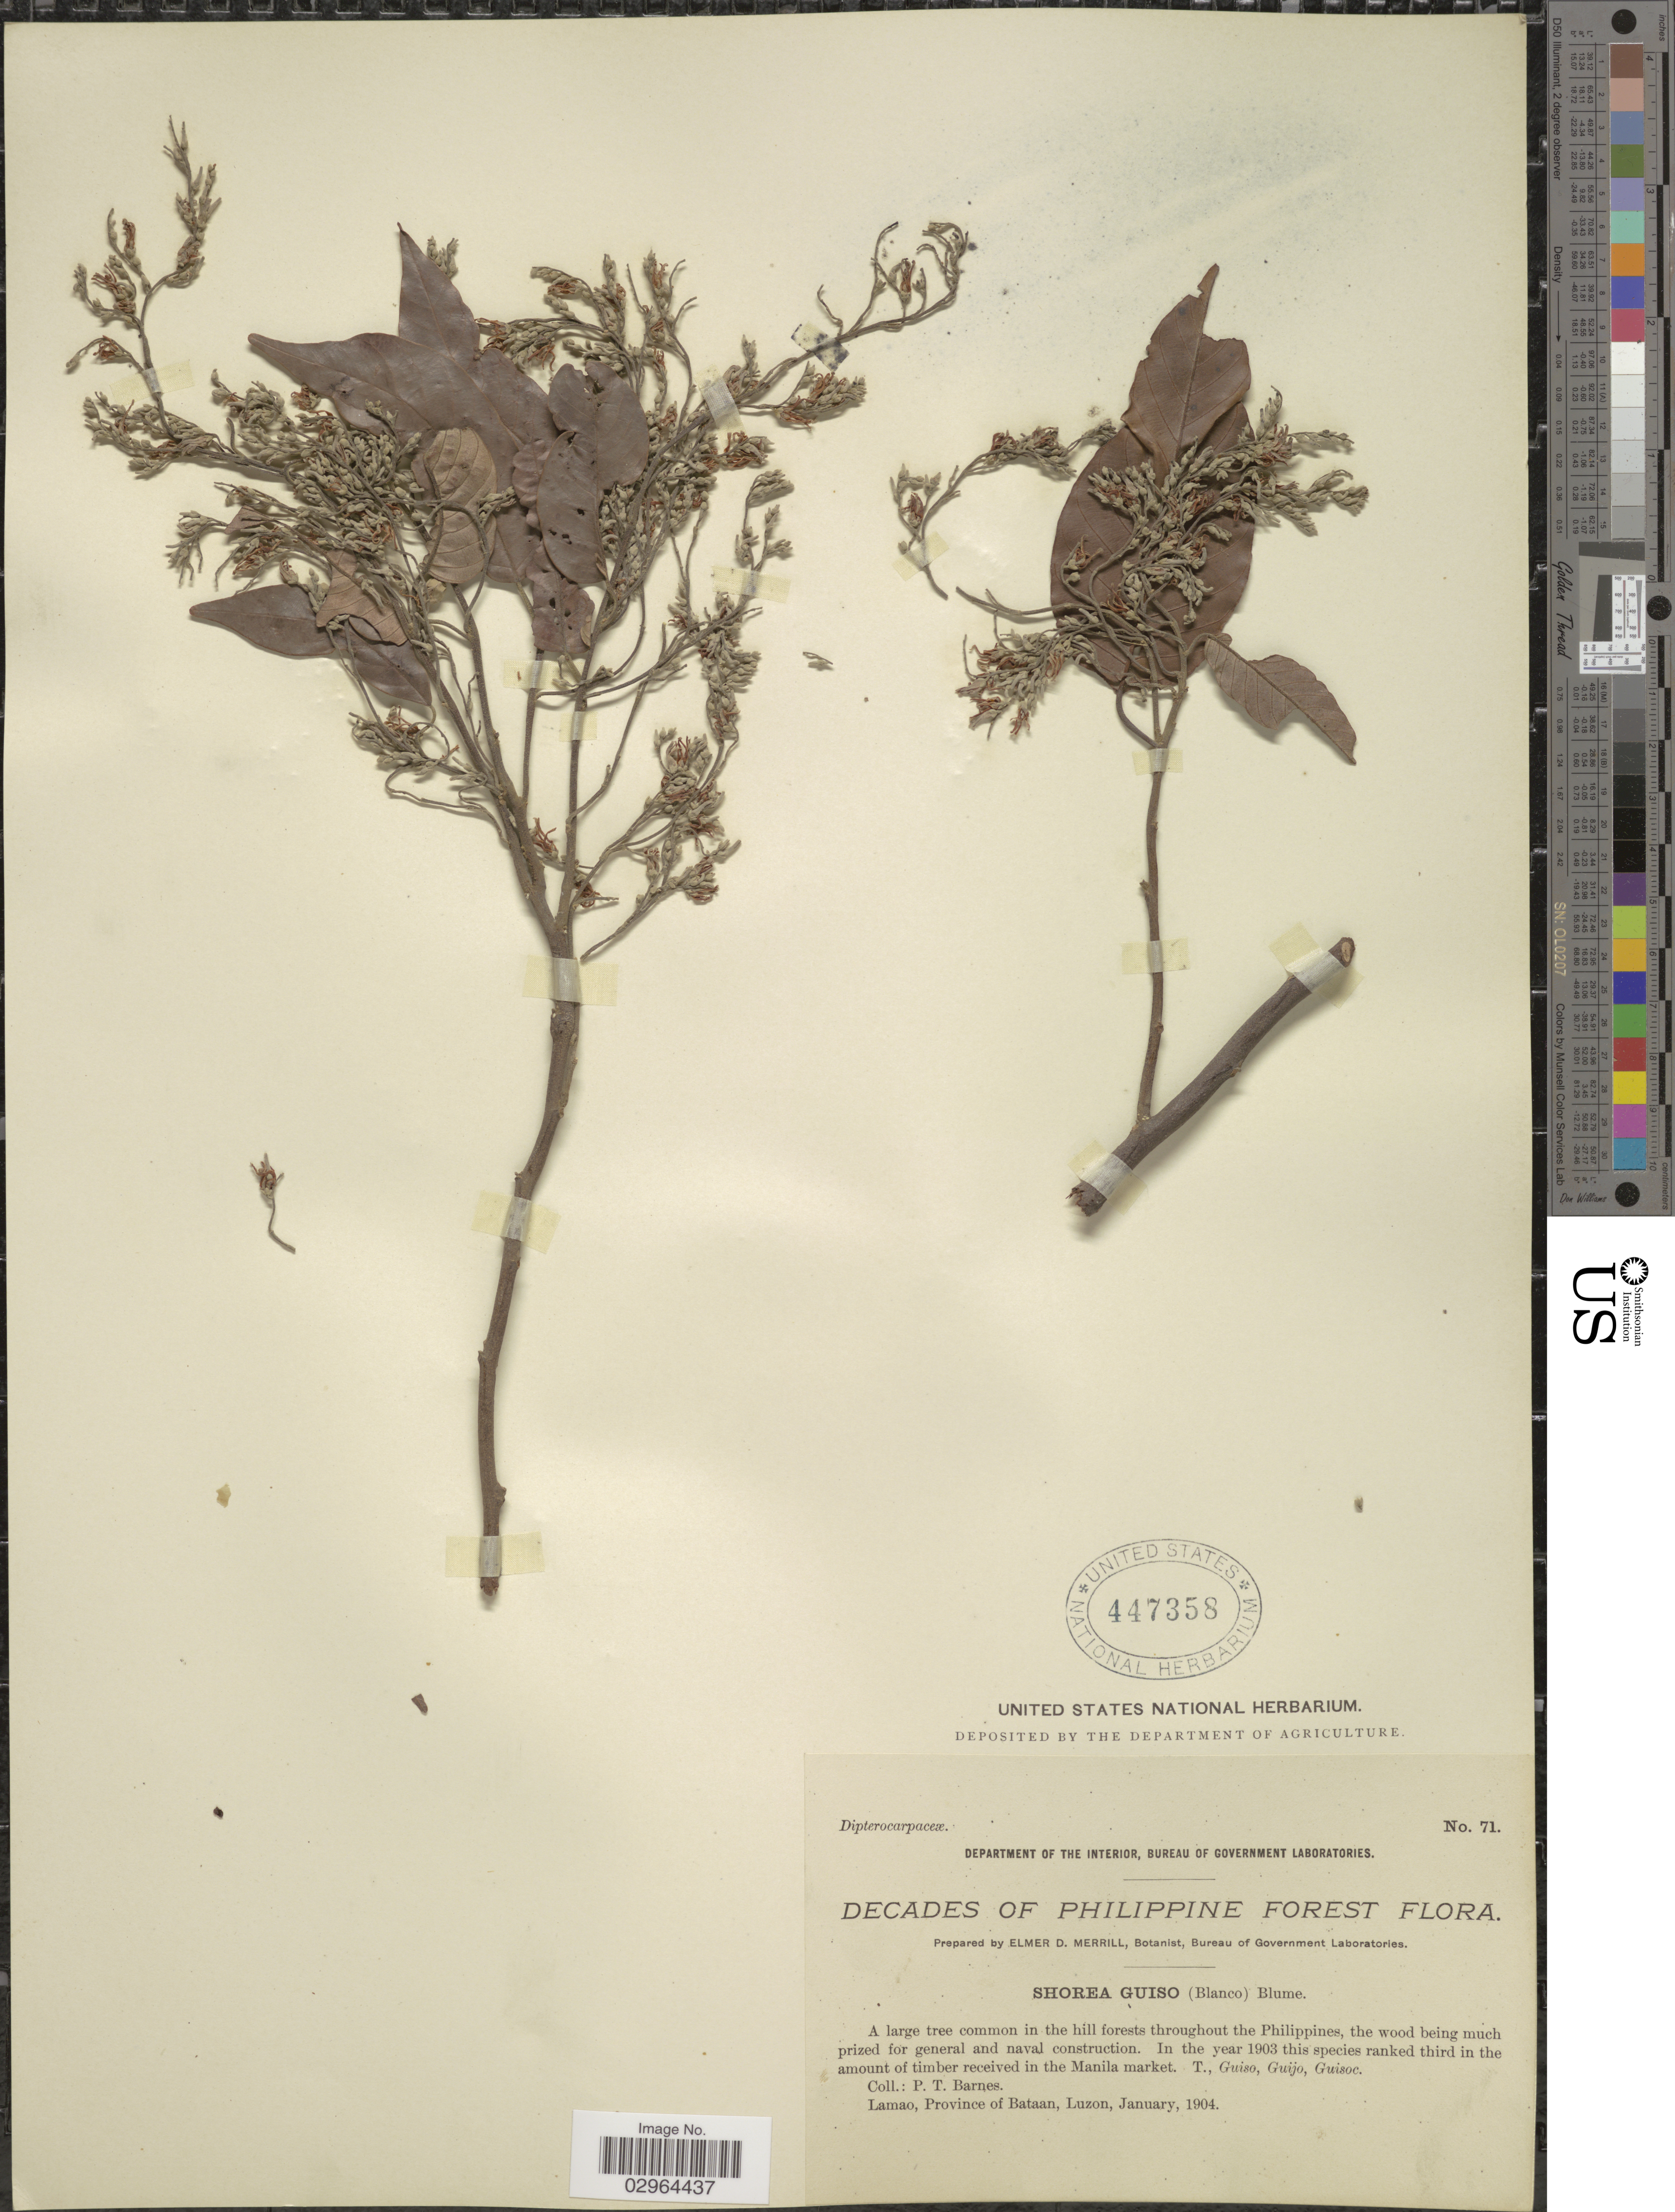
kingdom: Plantae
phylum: Tracheophyta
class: Magnoliopsida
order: Malvales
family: Dipterocarpaceae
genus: Shorea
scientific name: Shorea guiso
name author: (Blanco) Blume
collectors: P. Barnes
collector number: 71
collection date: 1904-01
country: Philippines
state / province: Central Luzon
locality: Lamao, Province of Bataan, Luzon.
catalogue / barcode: US 447358